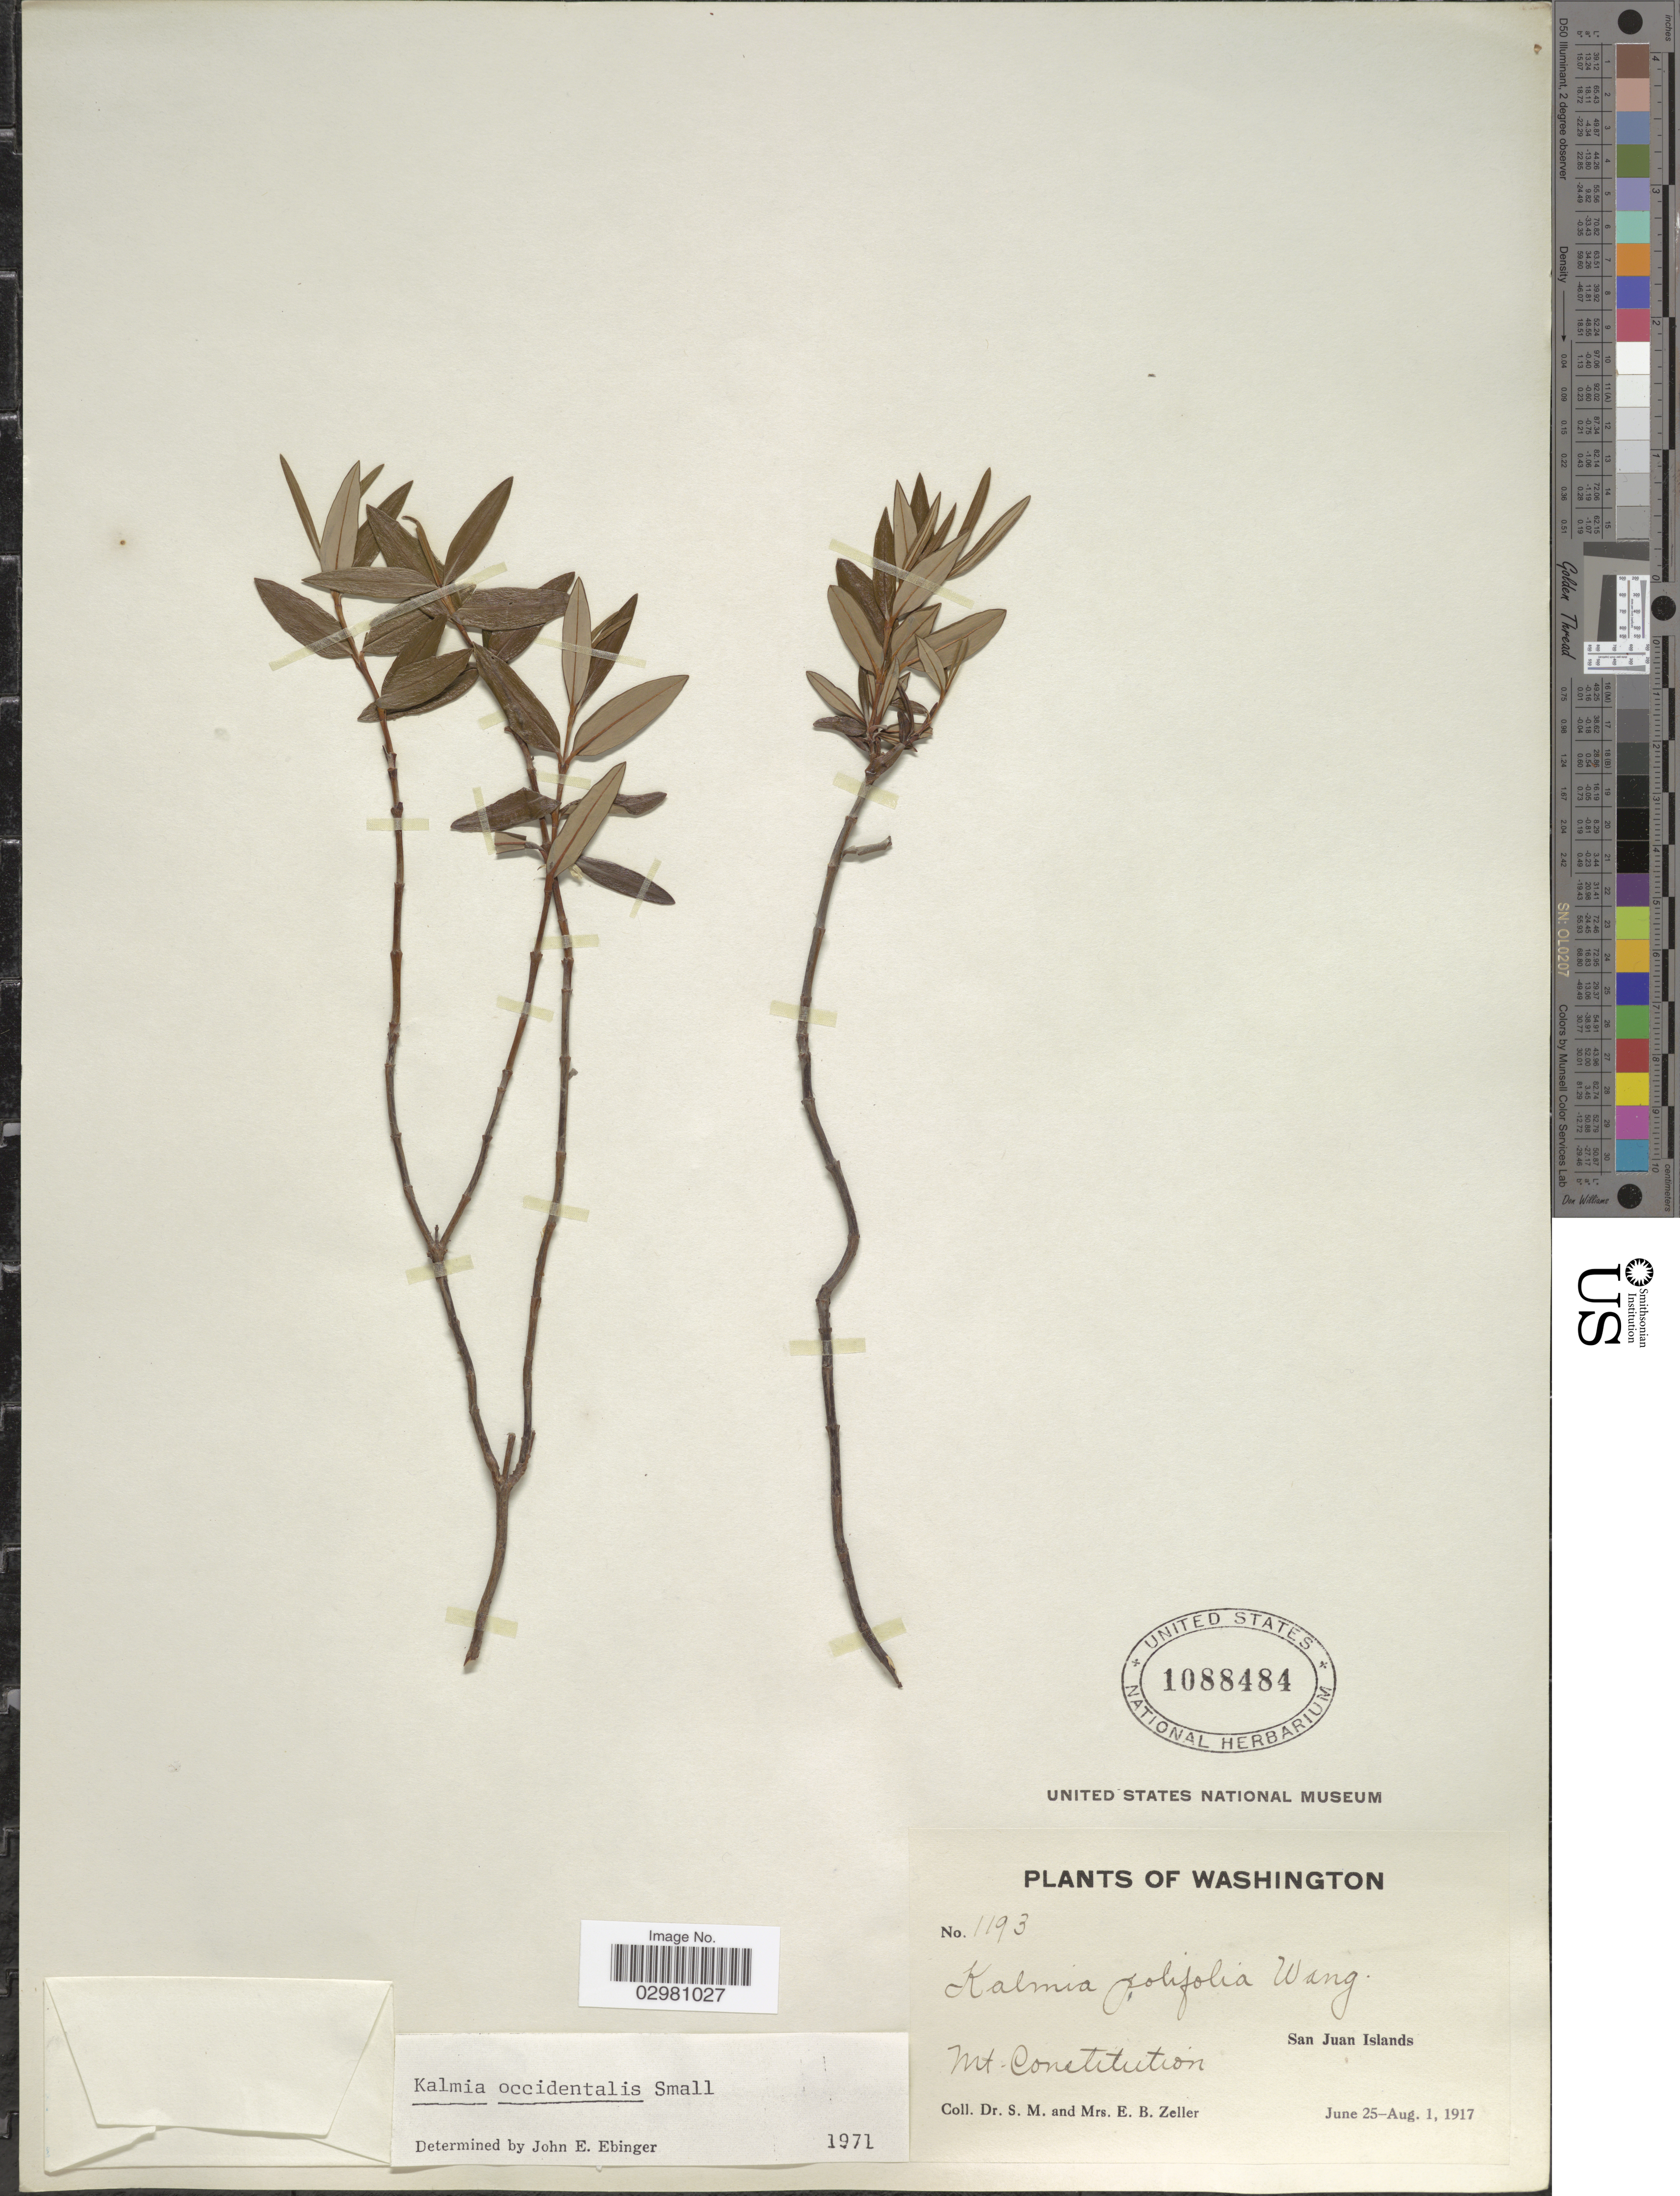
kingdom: Plantae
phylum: Tracheophyta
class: Magnoliopsida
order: Ericales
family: Ericaceae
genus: Kalmia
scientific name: Kalmia microphylla var. occidentalis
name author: (Small) Ebinger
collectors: S. Zeller & E. Zeller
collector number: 1193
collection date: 1917-06-25/1917-08-01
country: United States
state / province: Washington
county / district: San Juan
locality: San Juan Islands. Mt. Constitution.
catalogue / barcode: US 1088484